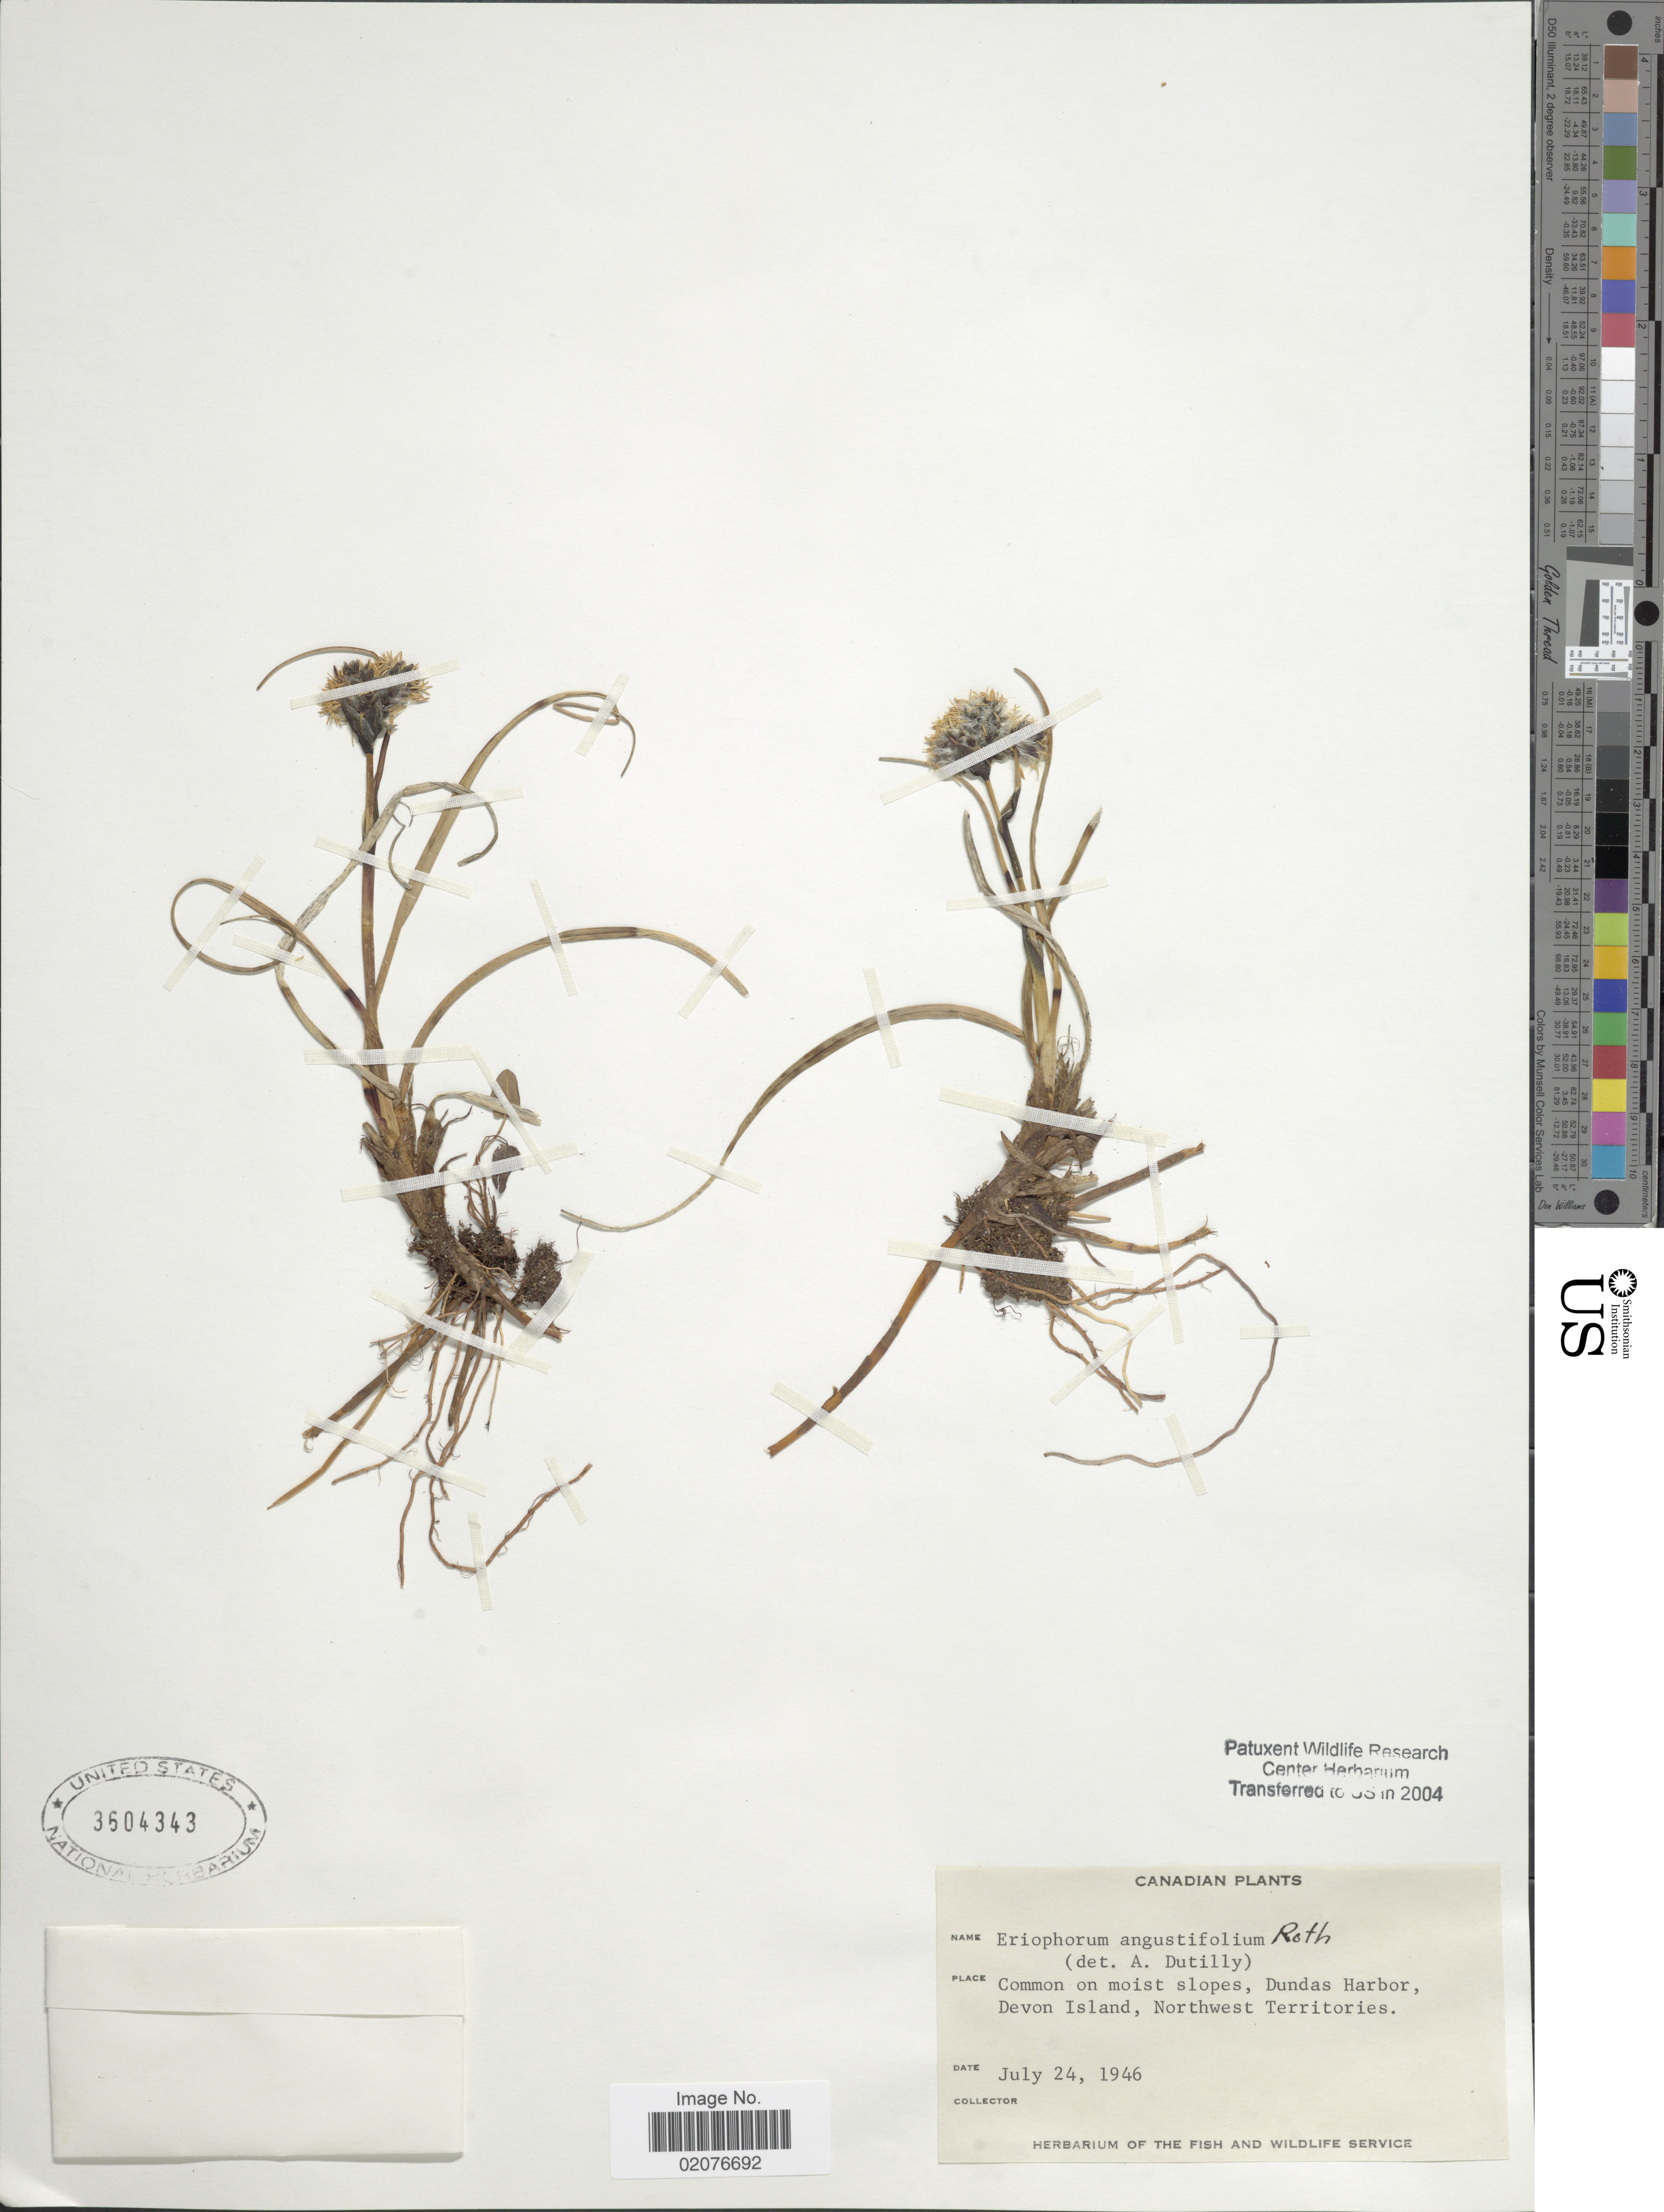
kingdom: Plantae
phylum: Tracheophyta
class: Liliopsida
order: Poales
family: Cyperaceae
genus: Eriophorum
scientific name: Eriophorum angustifolium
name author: Honck.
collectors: U.S. Fish and Wildlife Service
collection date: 1946-07-24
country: Canada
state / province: Northwest Territories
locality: Common on moist slopes, Dundas Harbor, Devon Island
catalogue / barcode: US 3604343